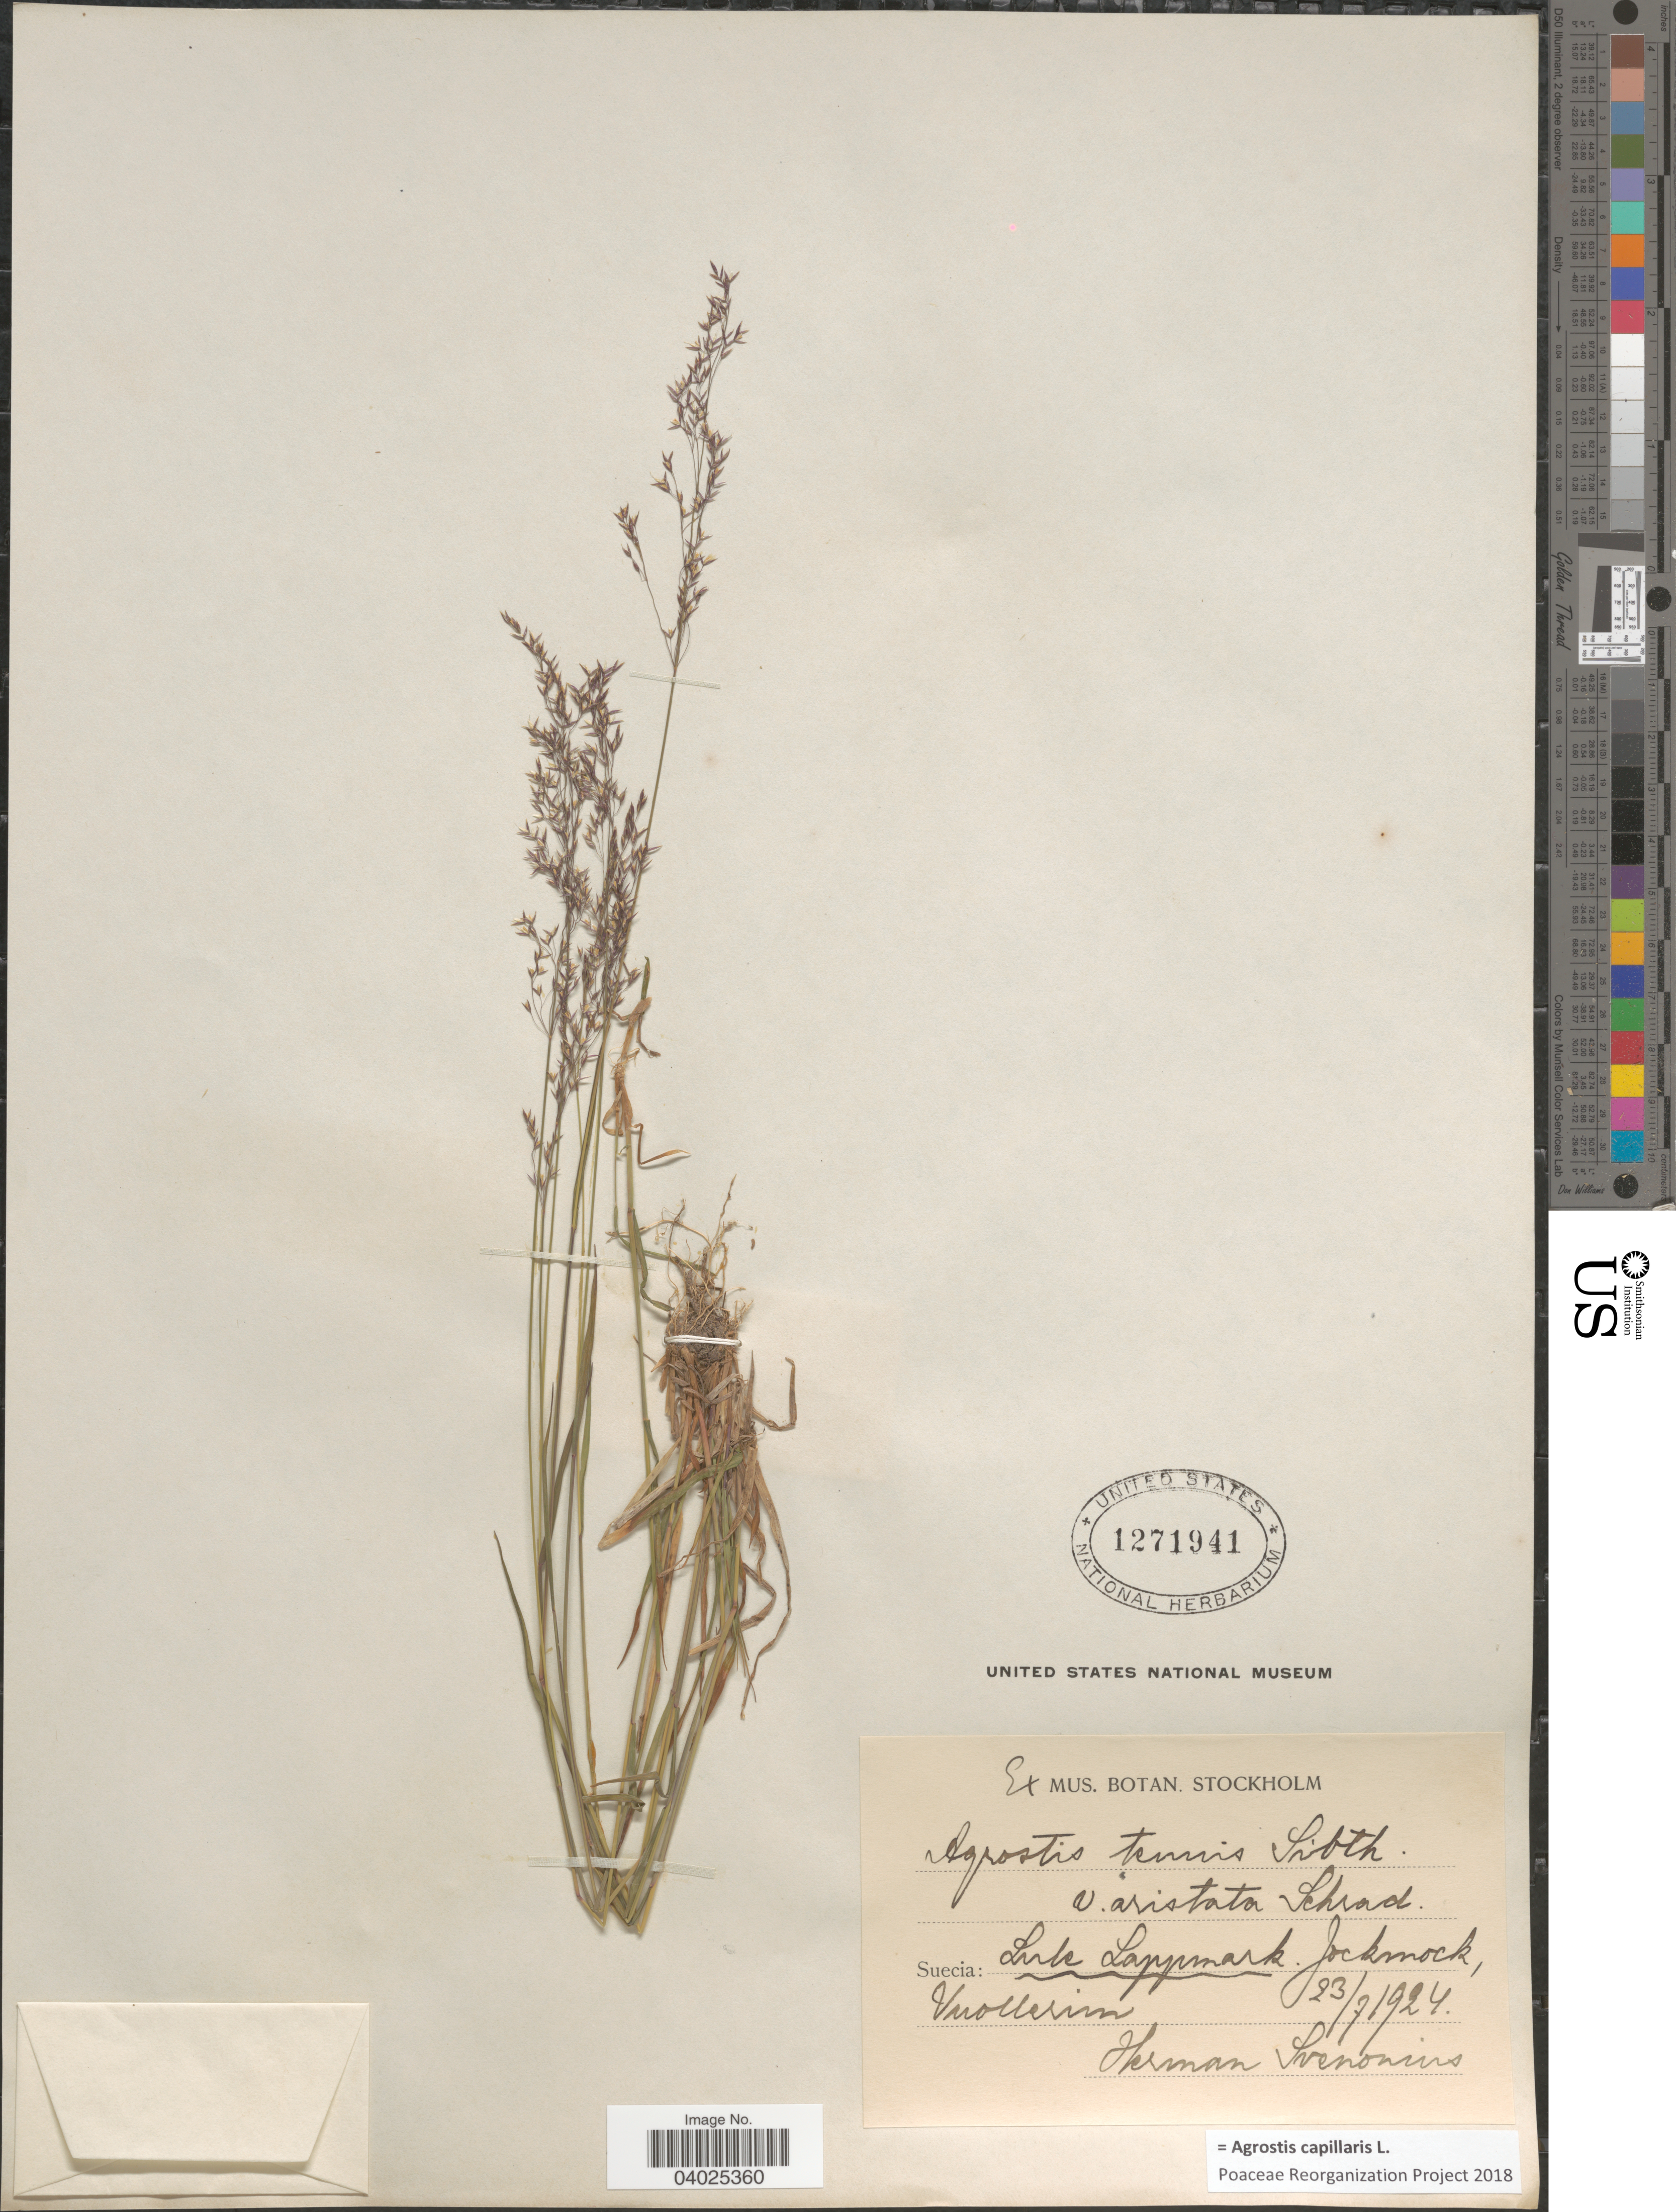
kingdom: Plantae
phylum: Tracheophyta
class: Liliopsida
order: Poales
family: Poaceae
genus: Agrostis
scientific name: Agrostis capillaris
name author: L.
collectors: H. Svenonius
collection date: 1924-07-23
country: Sweden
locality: Suecia: Lule Lappmark. Jockmock [ = Jokkmokk], Vuollerim.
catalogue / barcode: US 1271941